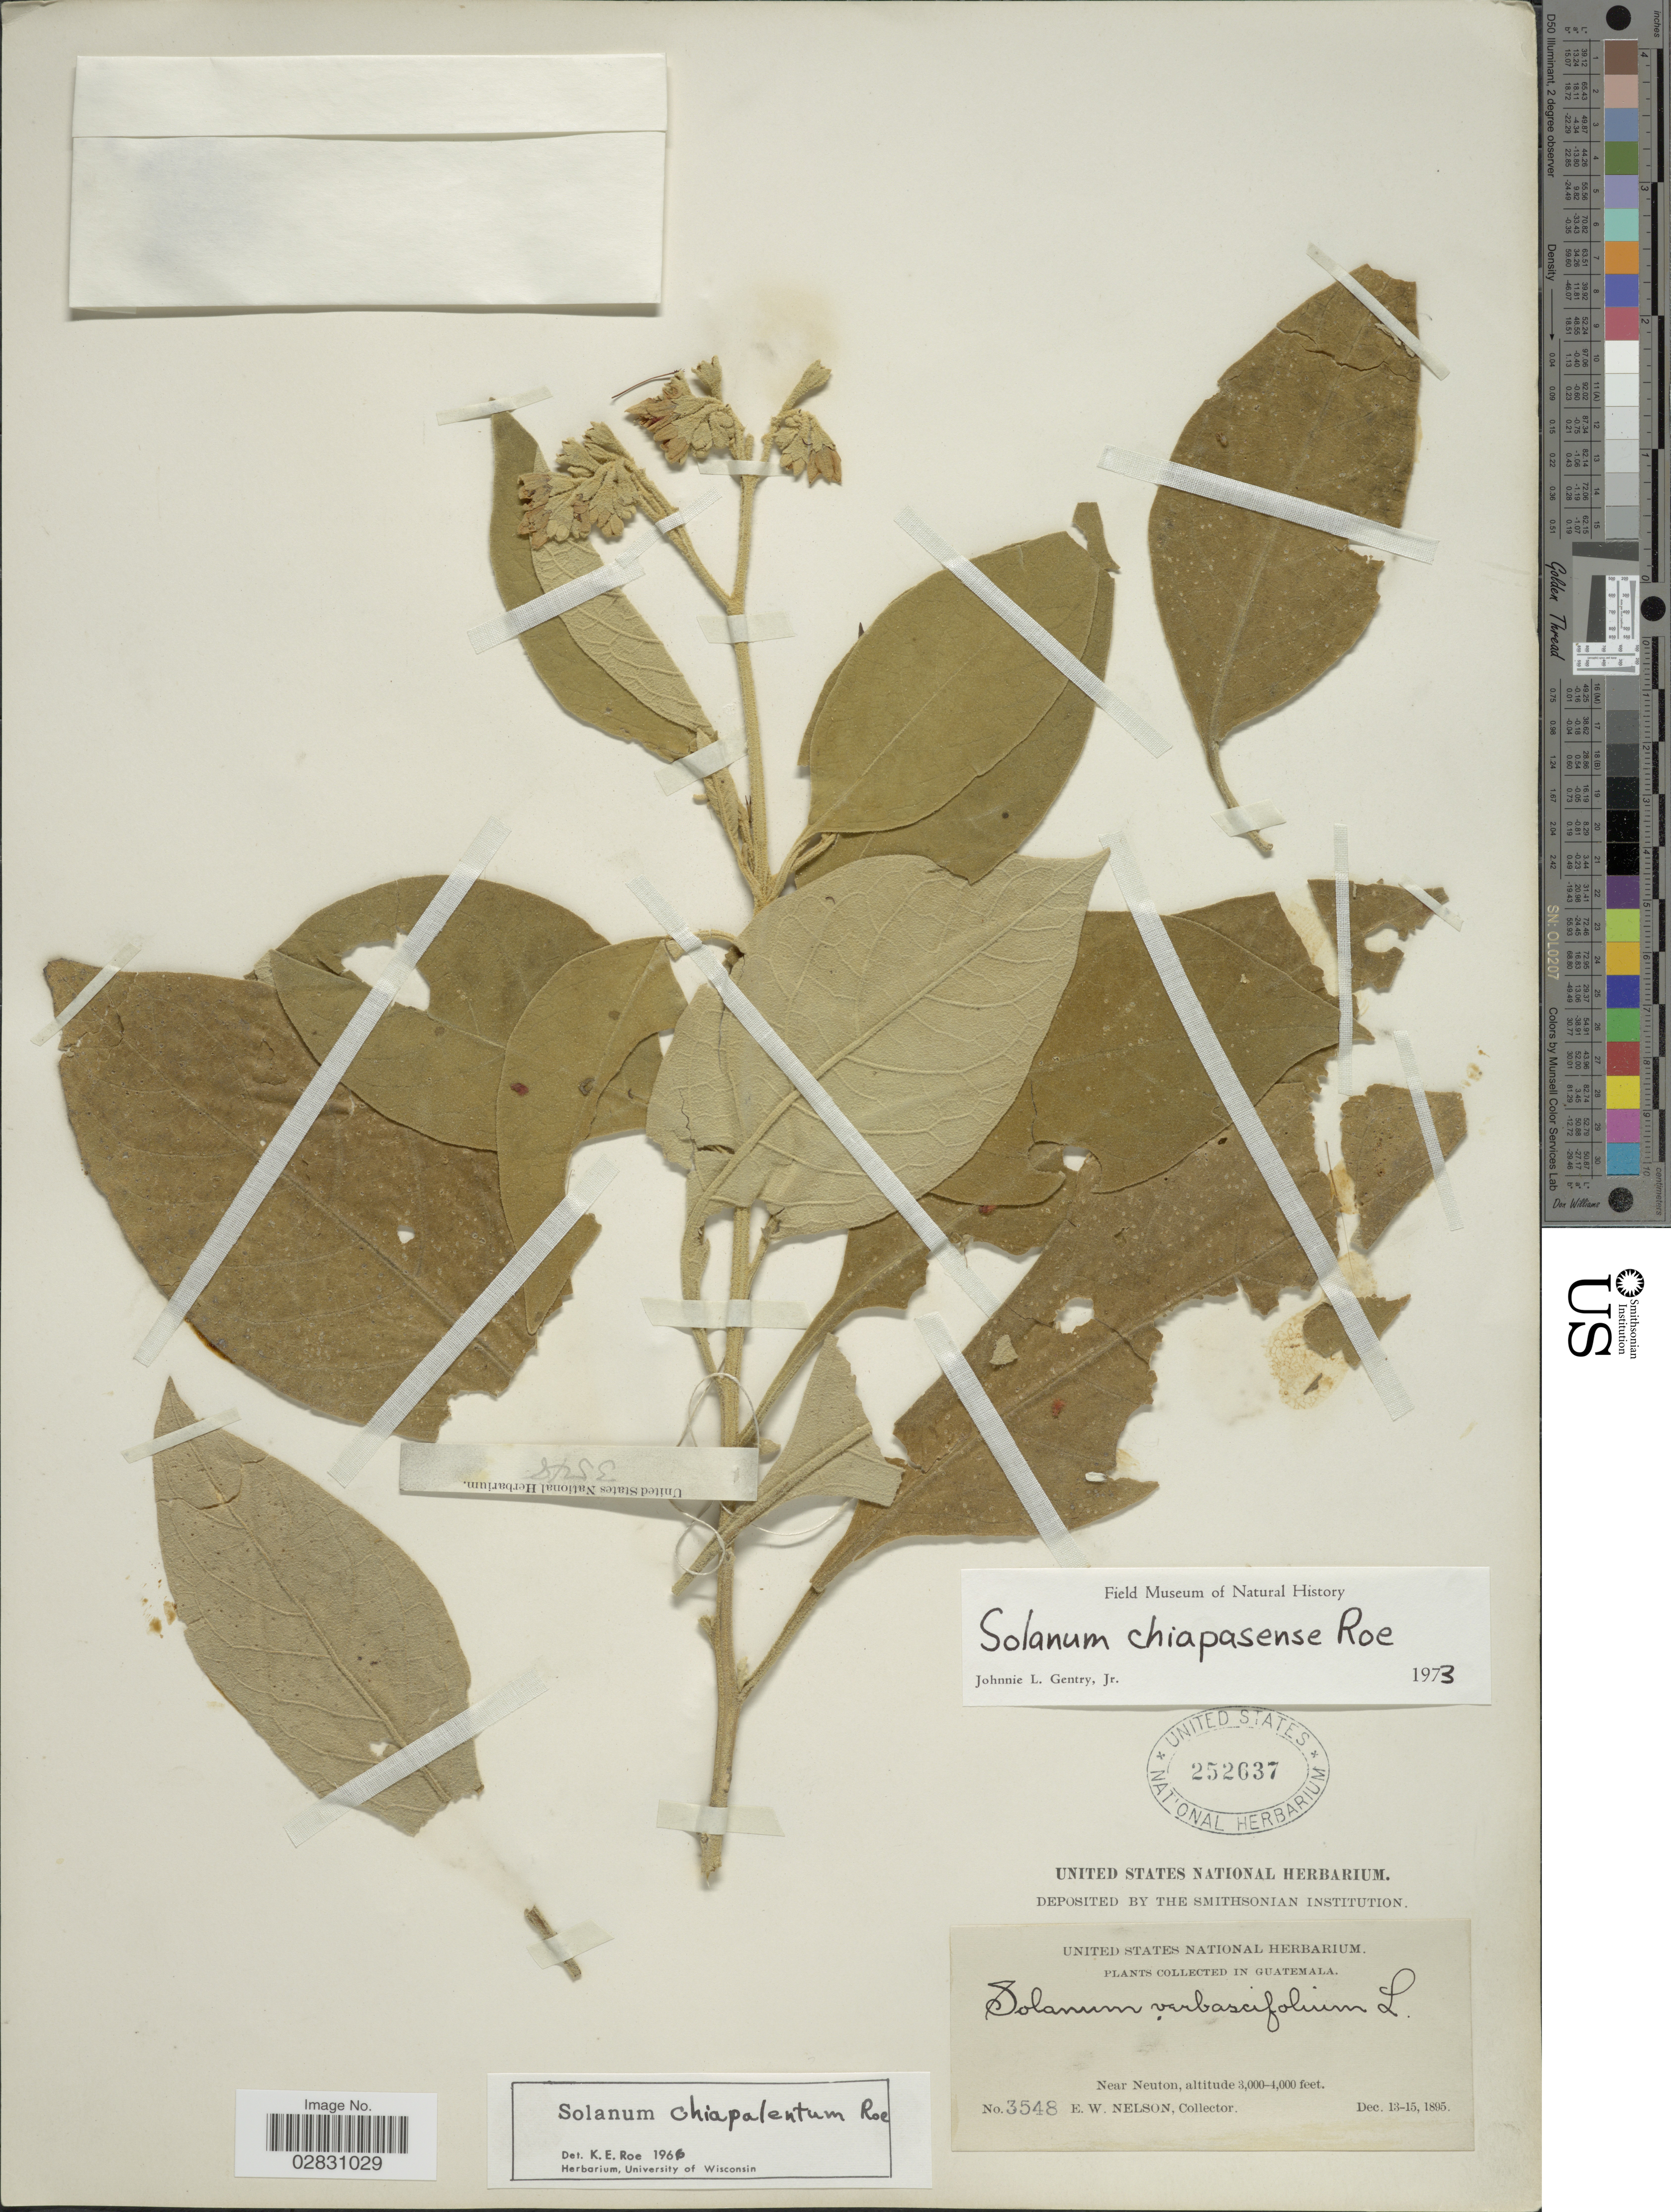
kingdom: Plantae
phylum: Tracheophyta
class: Magnoliopsida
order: Solanales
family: Solanaceae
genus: Solanum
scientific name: Solanum chiapasense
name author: K.E. Roe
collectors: E. W. Nelson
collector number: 3548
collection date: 1895-12-13/1895-12-15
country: Guatemala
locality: Near Neuton.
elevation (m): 914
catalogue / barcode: US 252637